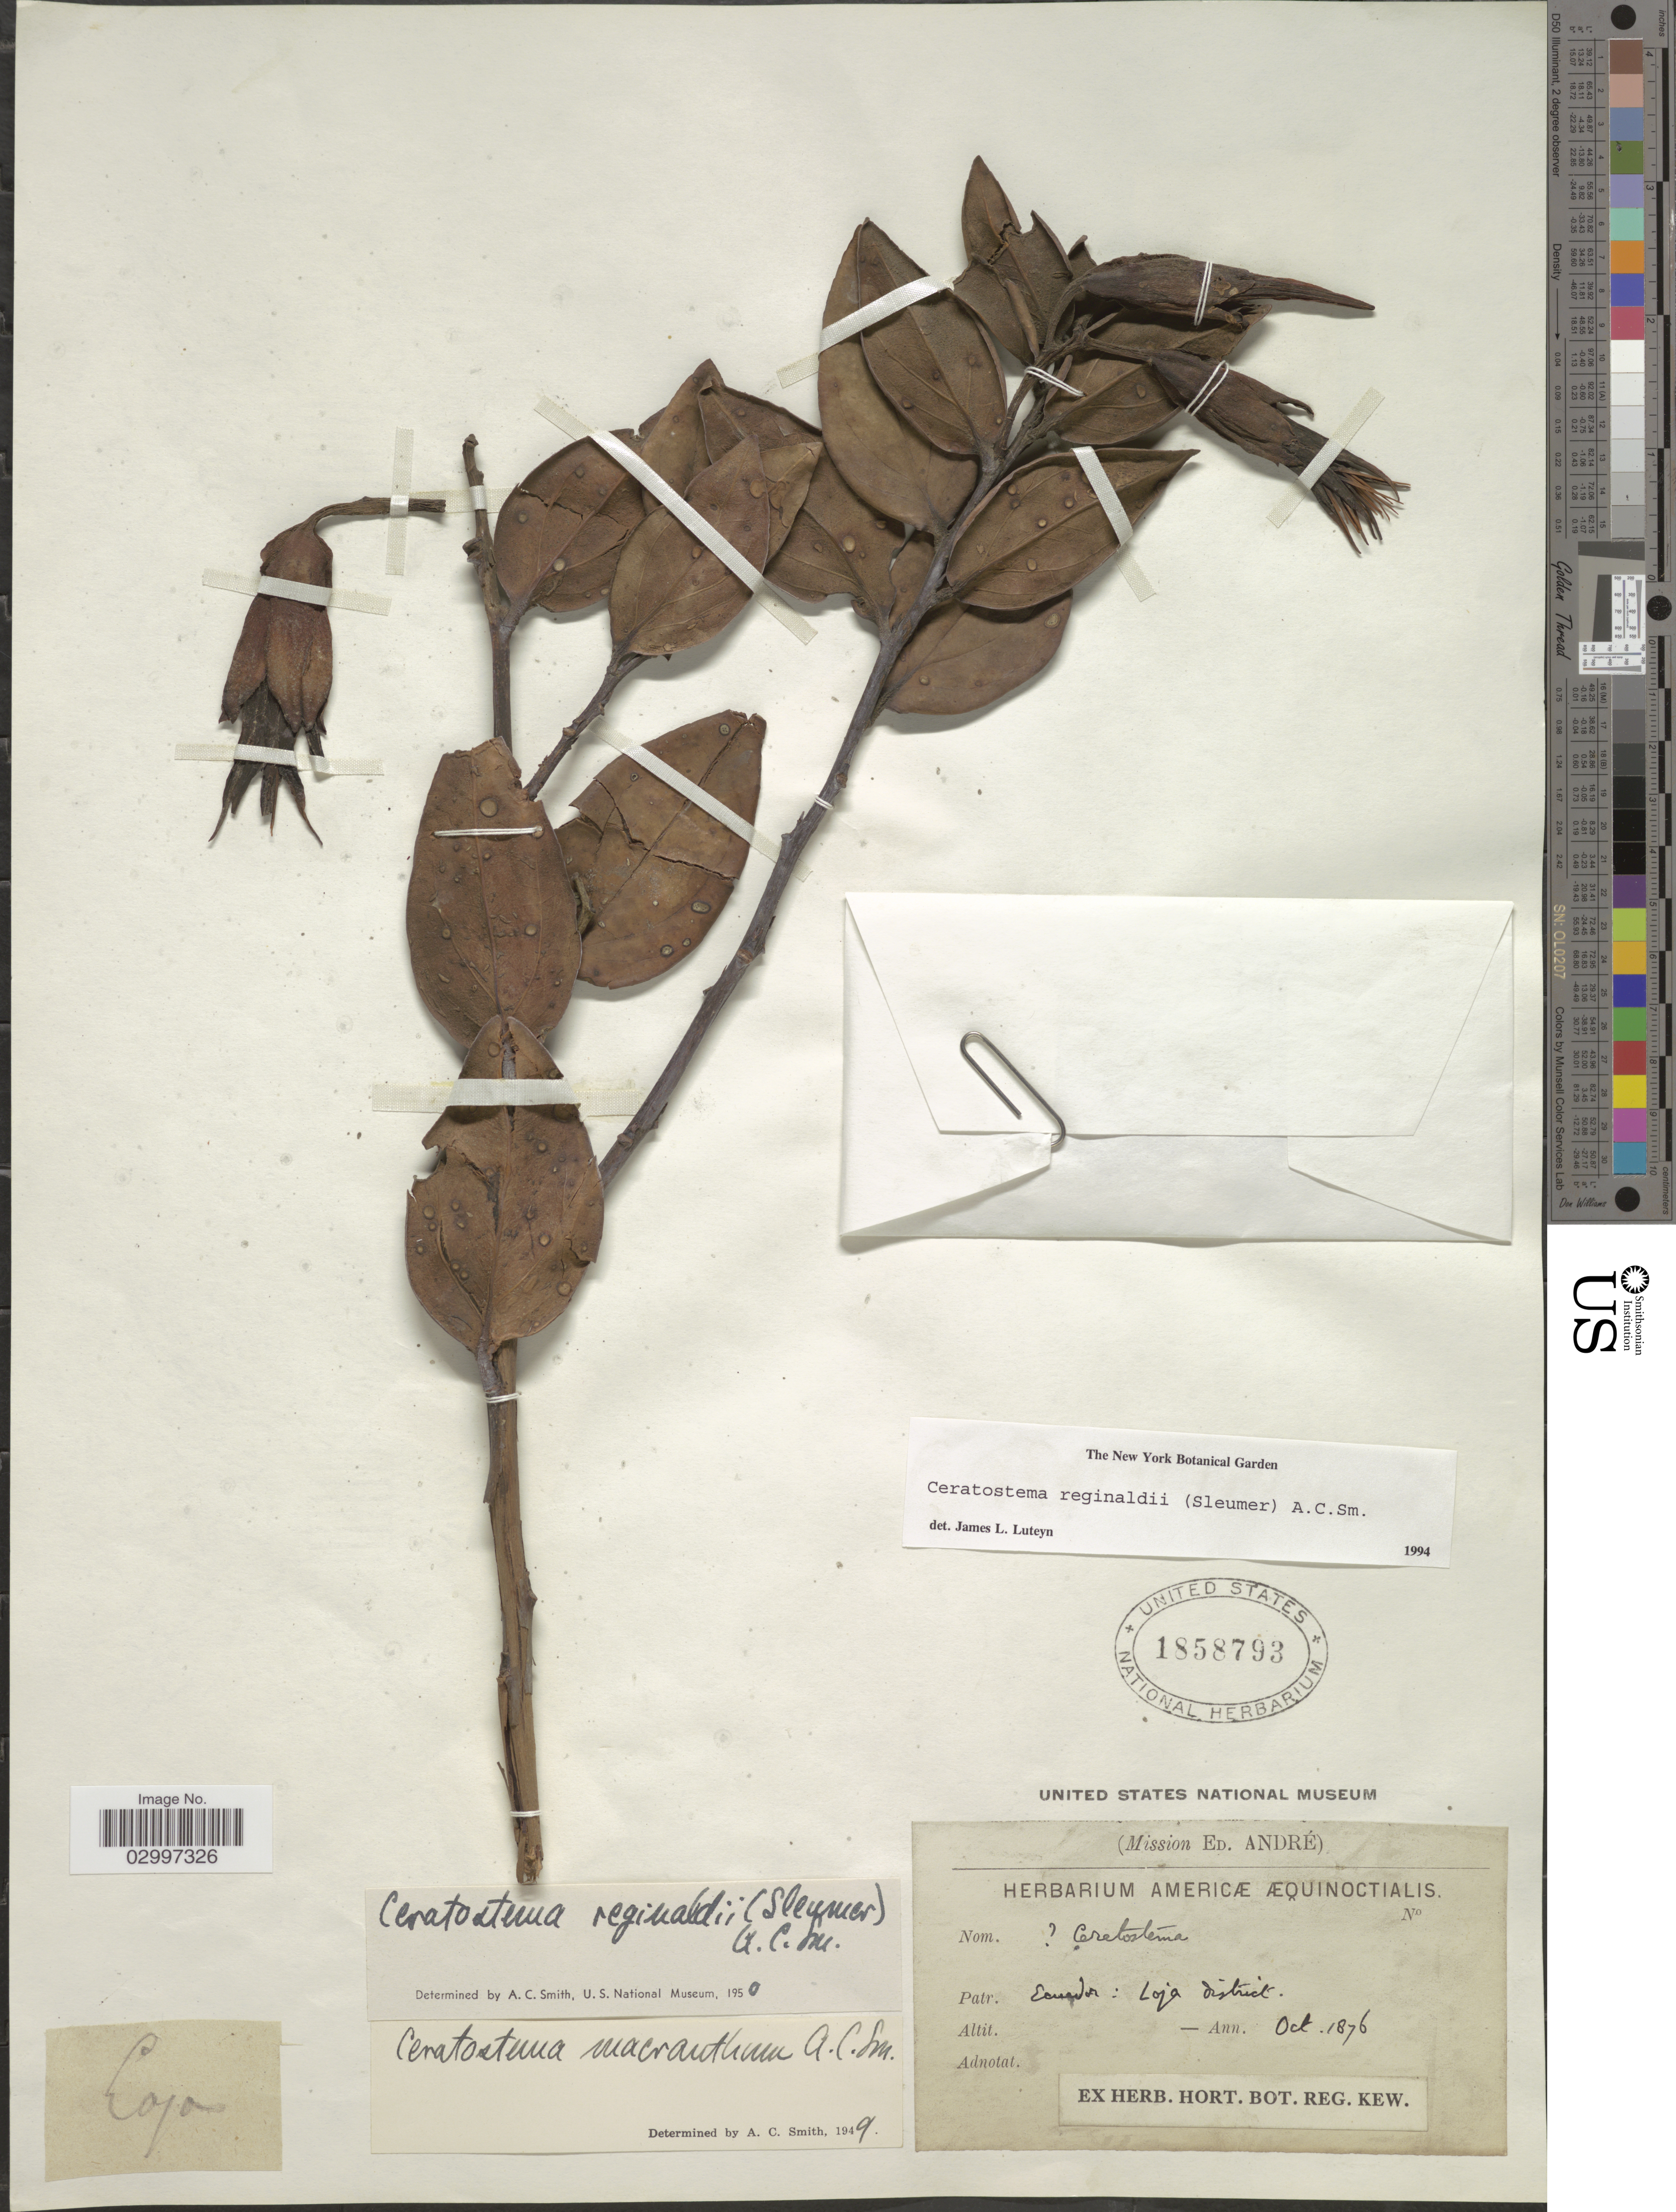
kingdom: Plantae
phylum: Tracheophyta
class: Magnoliopsida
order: Ericales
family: Ericaceae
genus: Ceratostema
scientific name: Ceratostema reginaldii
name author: (Sleumer) A.C. Sm.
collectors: M. Andre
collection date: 1876-10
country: Ecuador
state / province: Loja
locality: Loja district.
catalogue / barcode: US 1858793